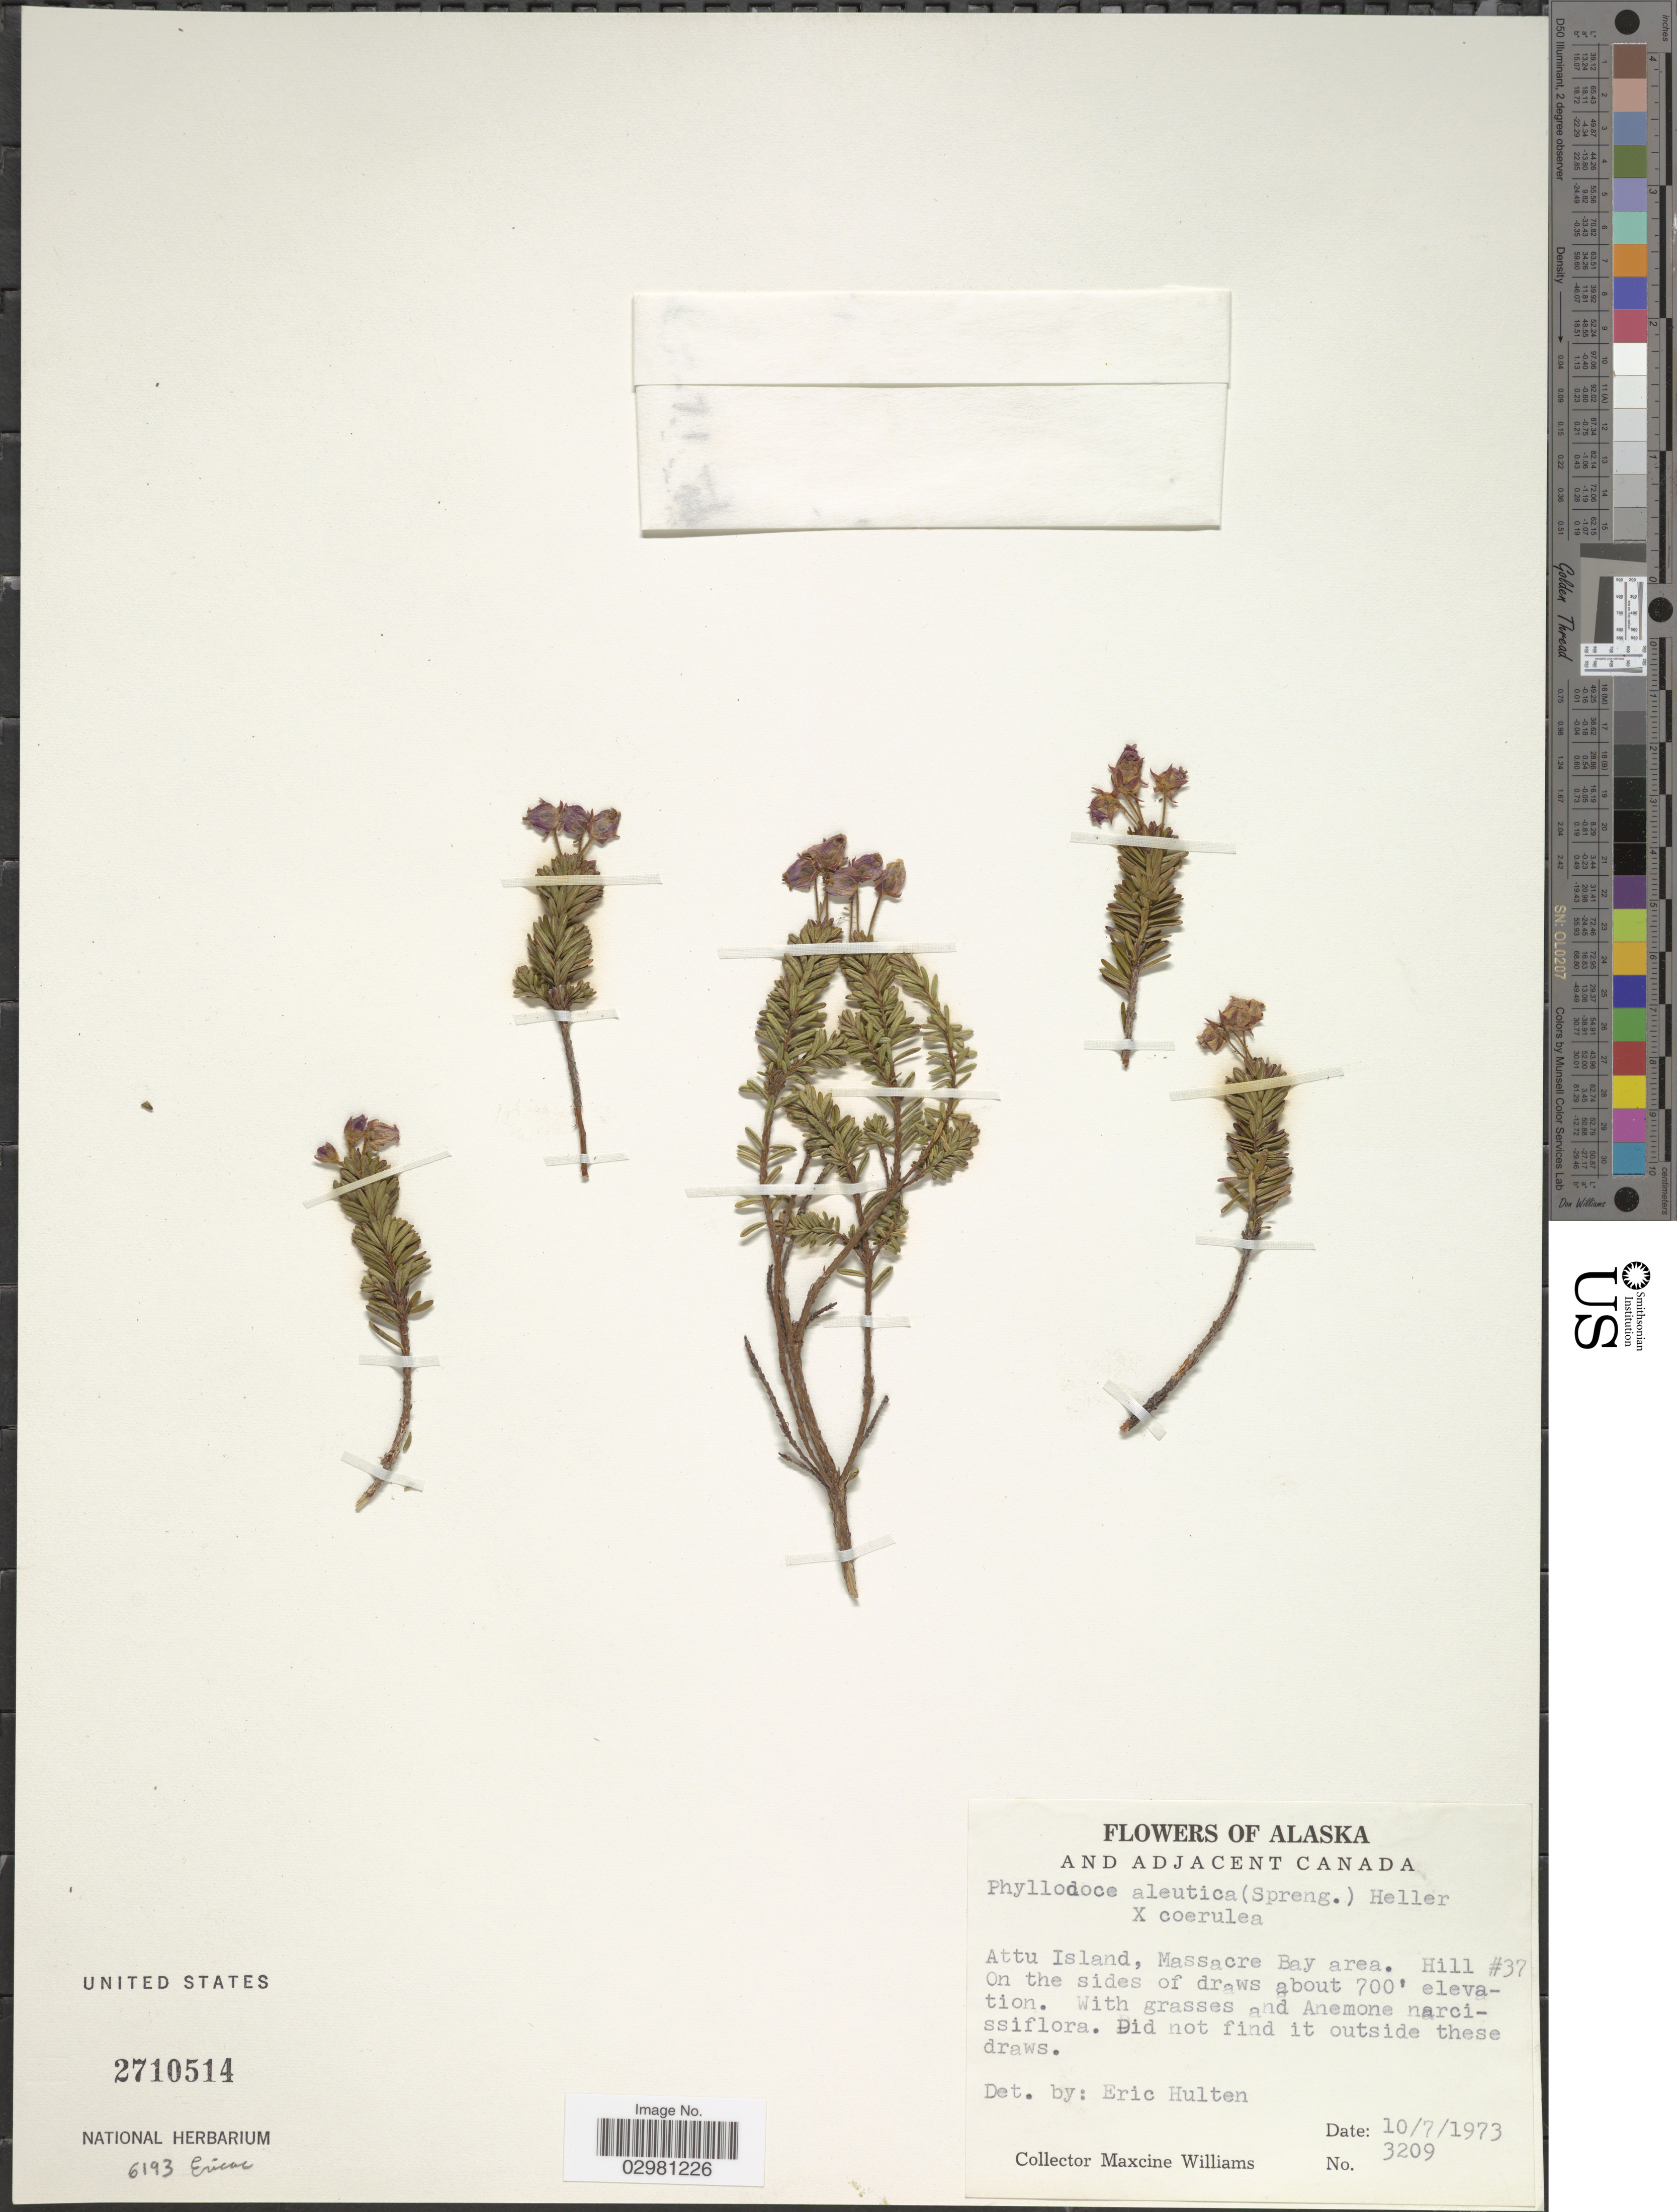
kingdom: Plantae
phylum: Tracheophyta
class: Magnoliopsida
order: Ericales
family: Ericaceae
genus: Phyllodoce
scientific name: Phyllodoce aleutica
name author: (Spreng.) A. Heller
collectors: M. Williams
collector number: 3209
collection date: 1973-07-10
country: United States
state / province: Alaska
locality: Alaska and adjacent Canada. Attu Island, Massacre Bay area. Hill #37. On the sides of draws.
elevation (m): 213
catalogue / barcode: US 2710514